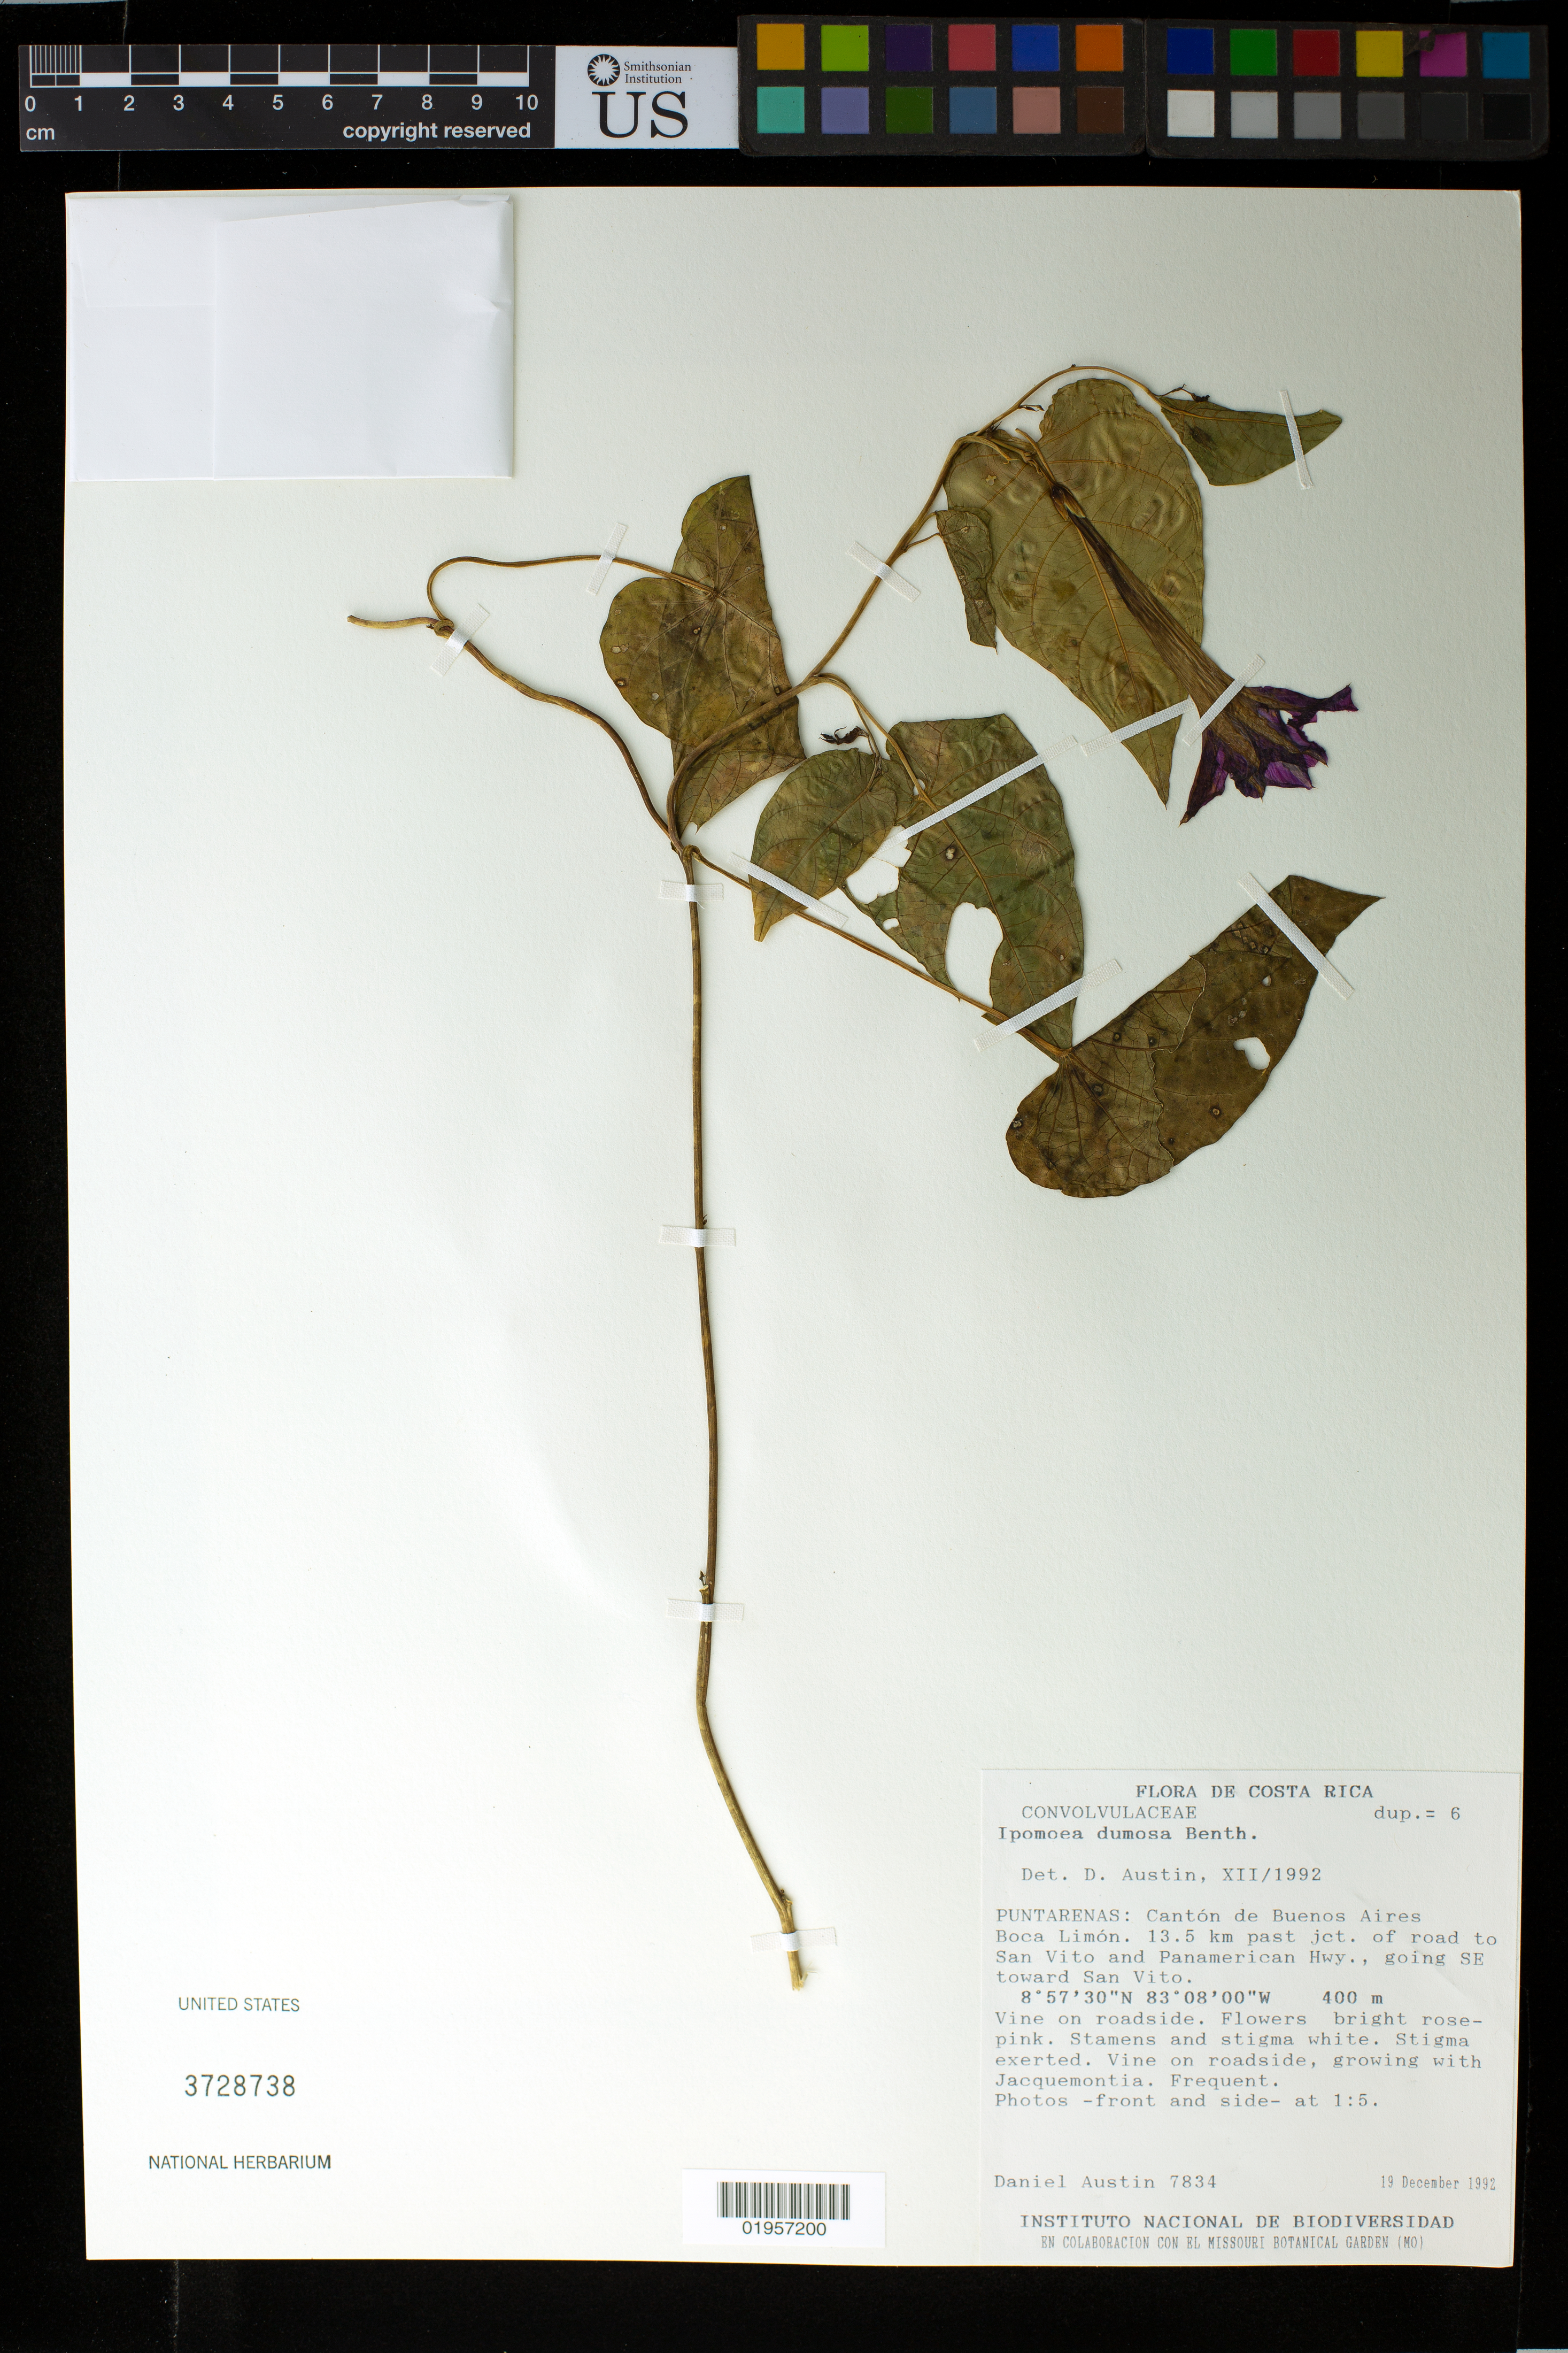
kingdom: Plantae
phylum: Tracheophyta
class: Magnoliopsida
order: Solanales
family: Convolvulaceae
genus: Ipomoea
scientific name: Ipomoea dumosa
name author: (Benth.) L.O. Williams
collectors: D. Austin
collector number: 7834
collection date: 1992-12-19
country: Costa Rica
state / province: Puntarenas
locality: Canton de Buenos Aires, Boca Limon, 13.5 km past jct of road to San Vito and Panamerican Hwy., going SE toward San Vito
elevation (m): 400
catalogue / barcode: US 3728738